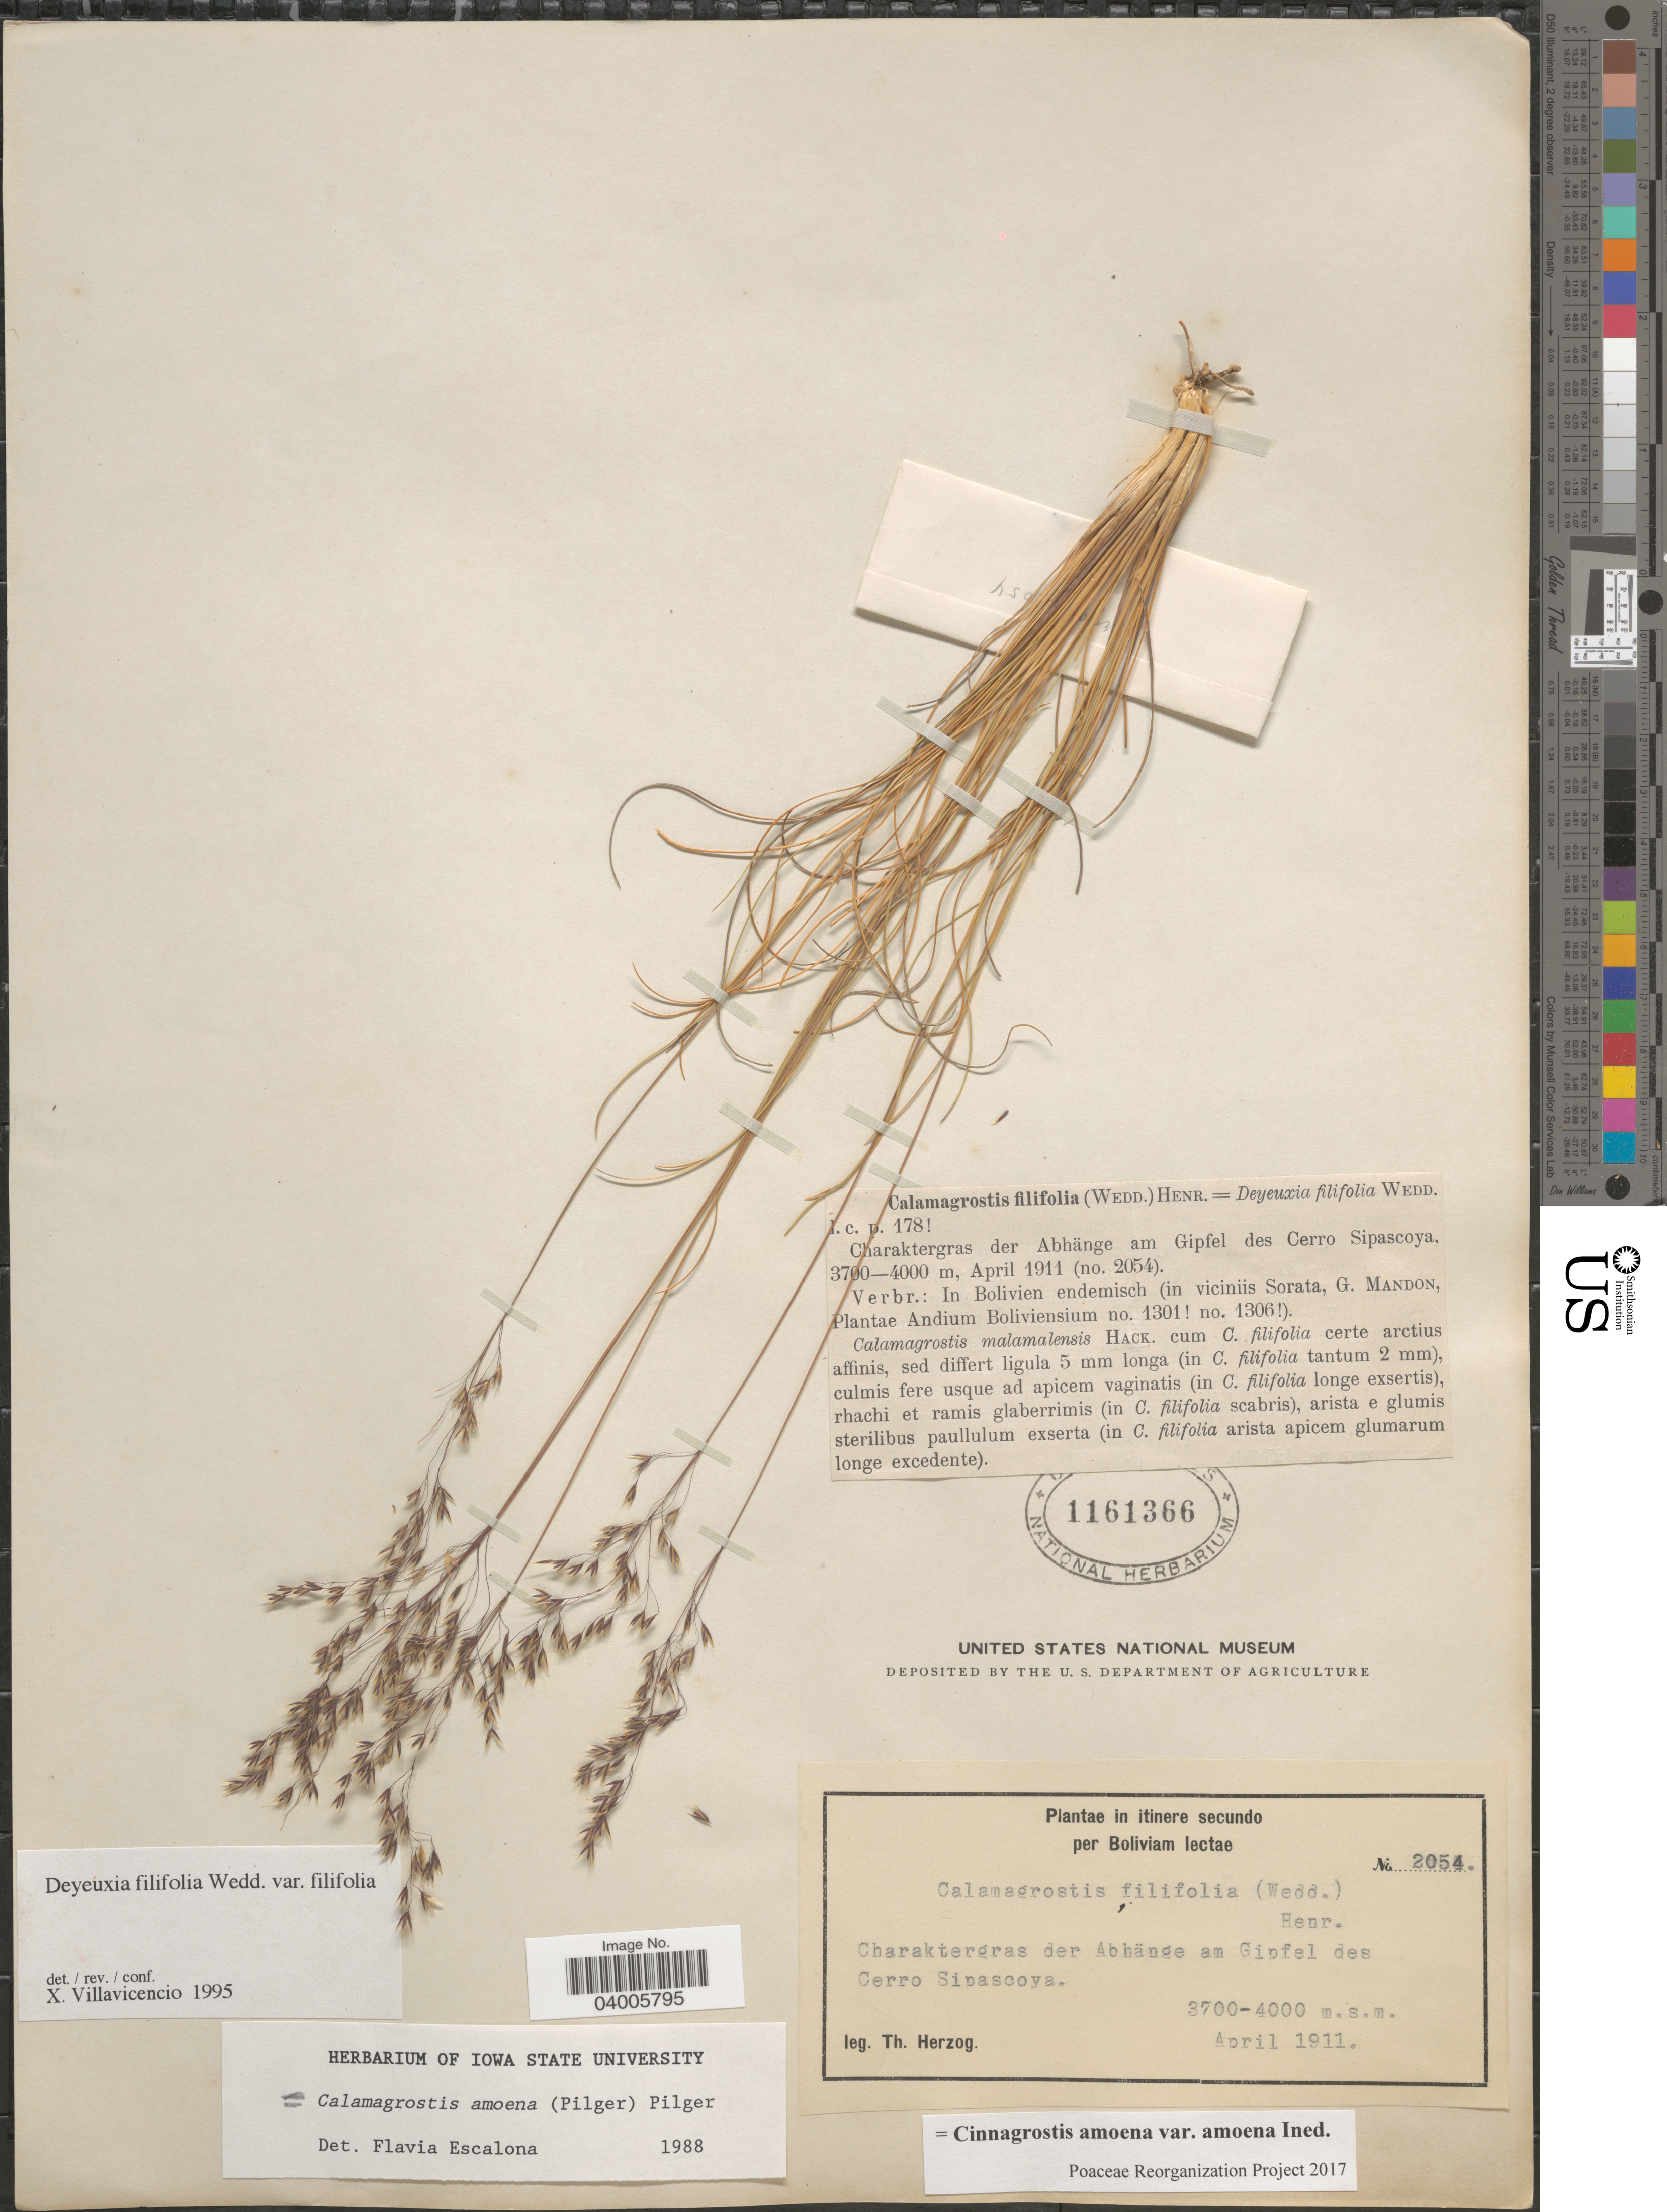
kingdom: Plantae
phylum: Tracheophyta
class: Liliopsida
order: Poales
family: Poaceae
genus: Cinnagrostis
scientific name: Cinnagrostis filifolia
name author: (Wedd.) P.M. Peterson et al.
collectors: T. Herzog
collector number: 2054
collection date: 1911-04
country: Bolivia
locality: Charaktergras der Abhänge am Gipfel des Cerro Sipascoya.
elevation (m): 3700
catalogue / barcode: US 1161366